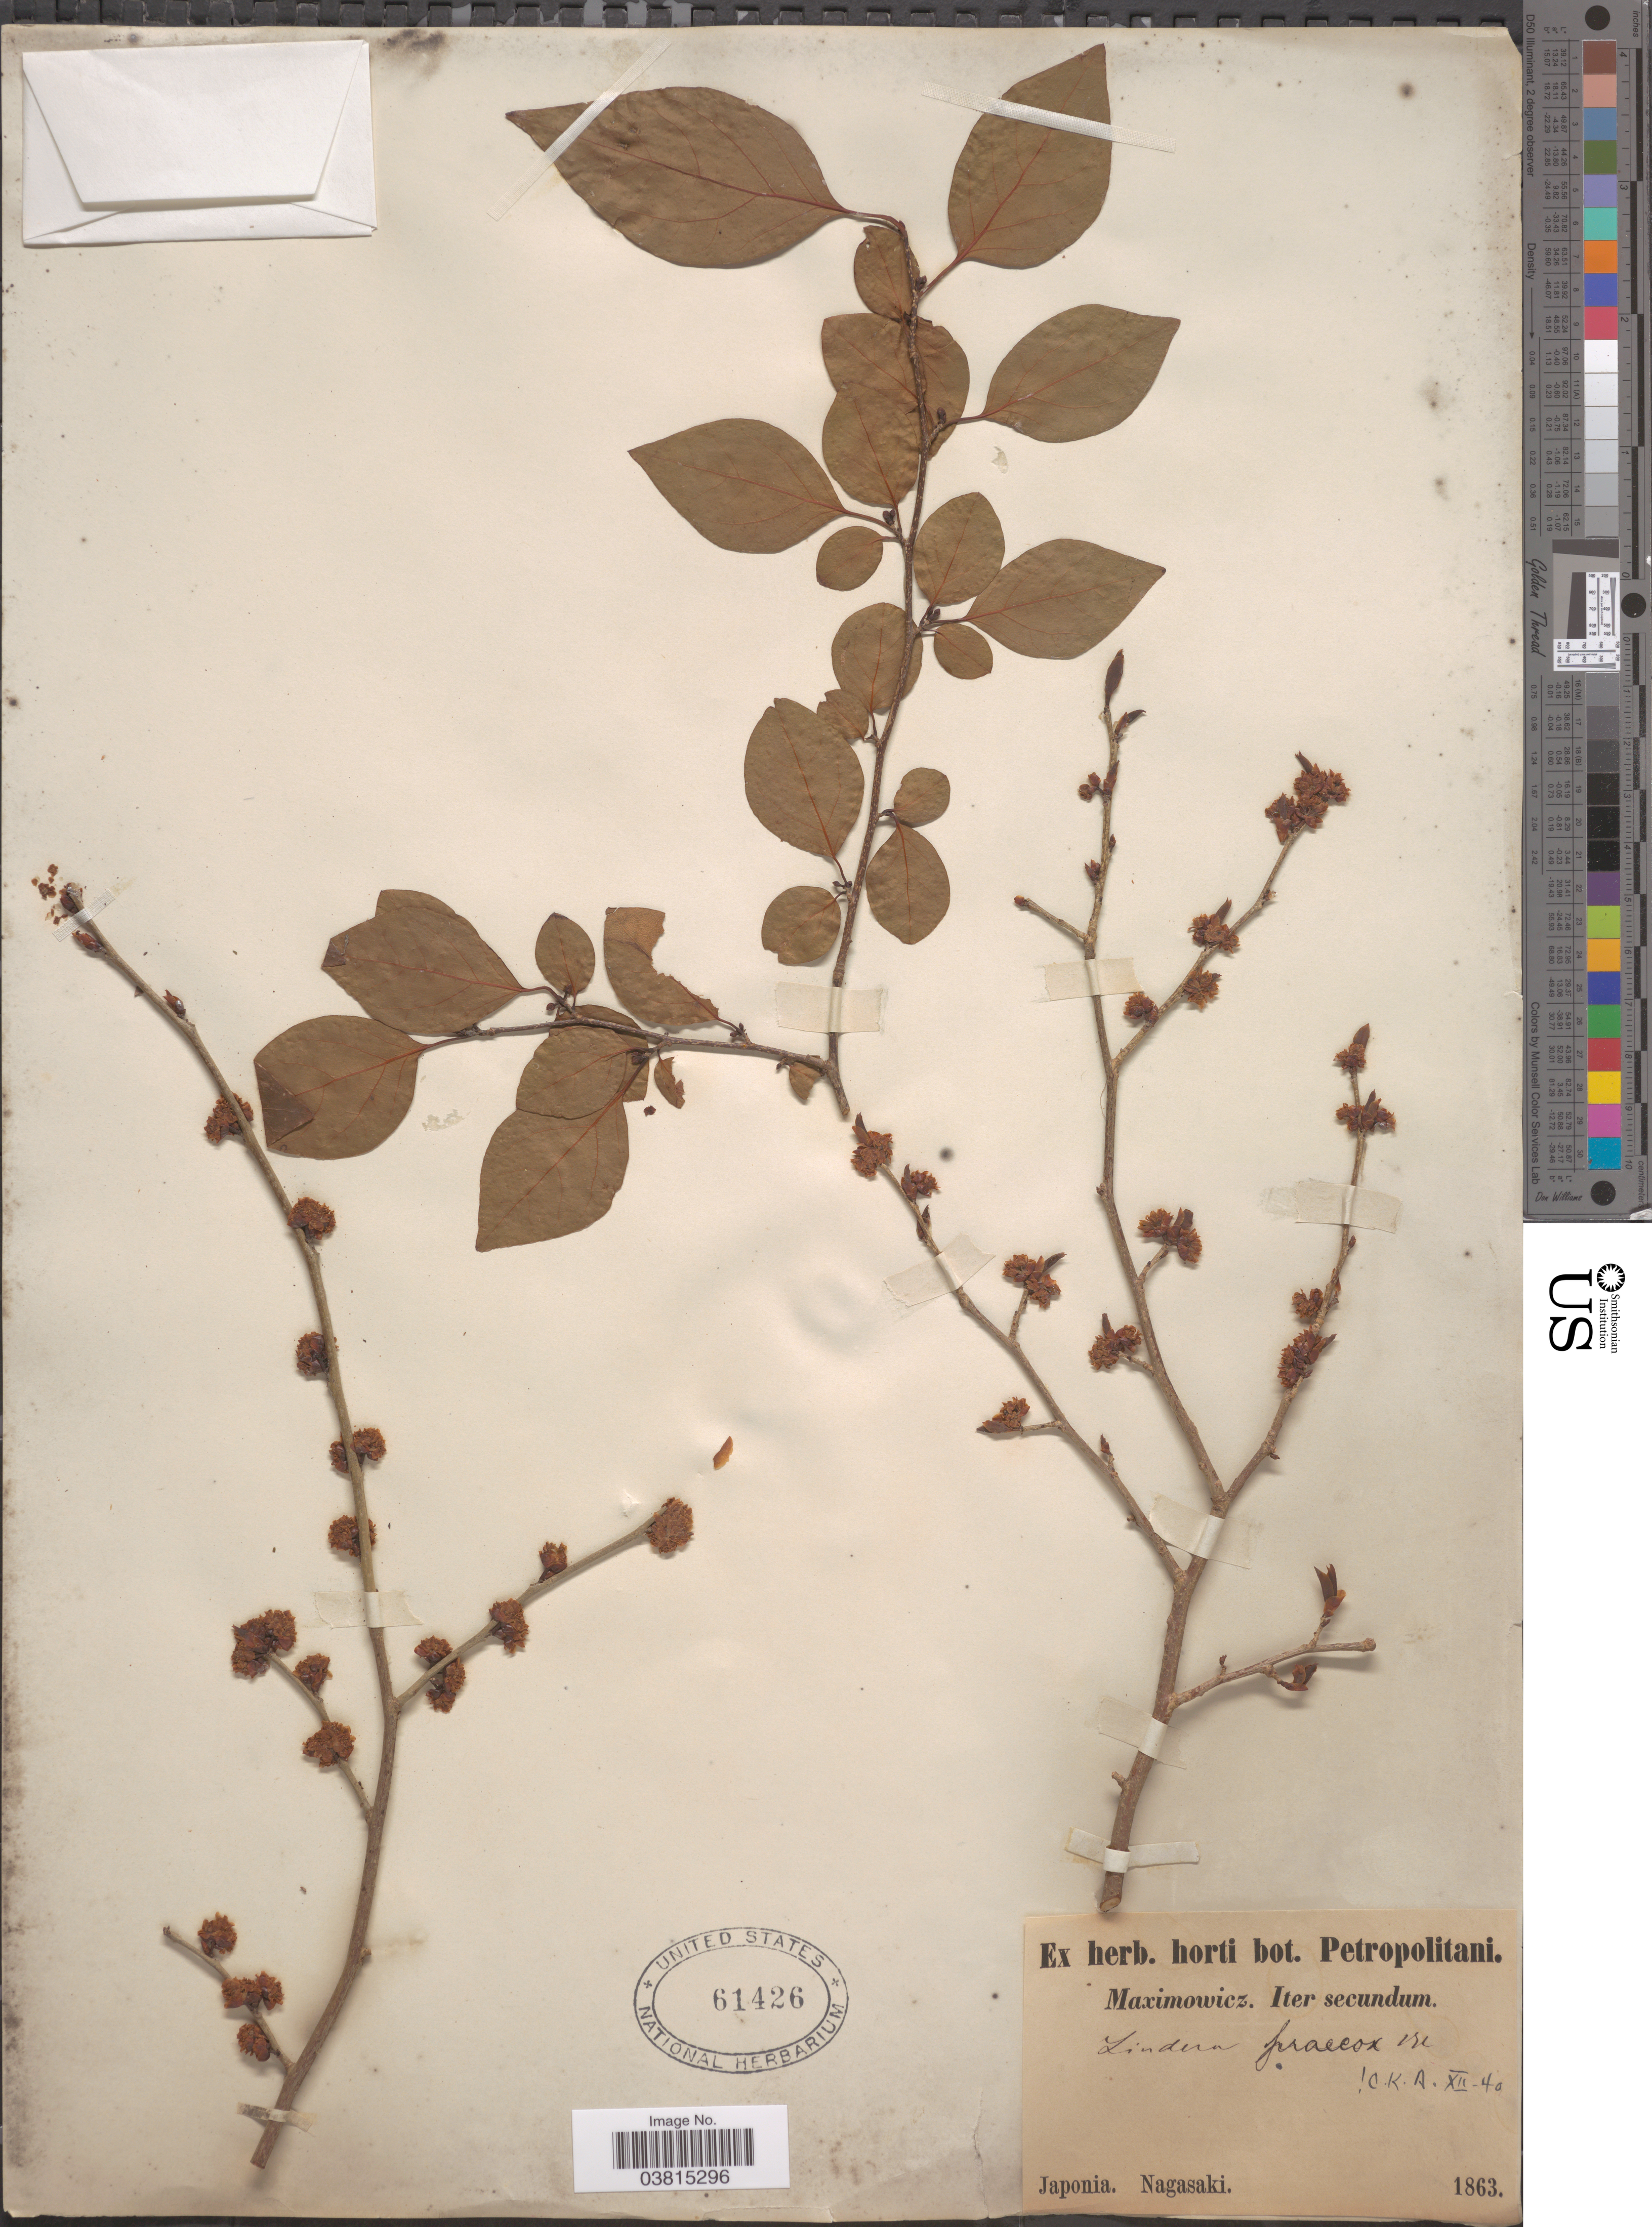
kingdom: Plantae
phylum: Tracheophyta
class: Magnoliopsida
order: Laurales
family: Lauraceae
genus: Lindera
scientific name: Lindera praecox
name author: (Siebold & Zucc.) Blume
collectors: -. Maximowicz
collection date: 1863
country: Japan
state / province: Nagasaki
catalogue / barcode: US 61426